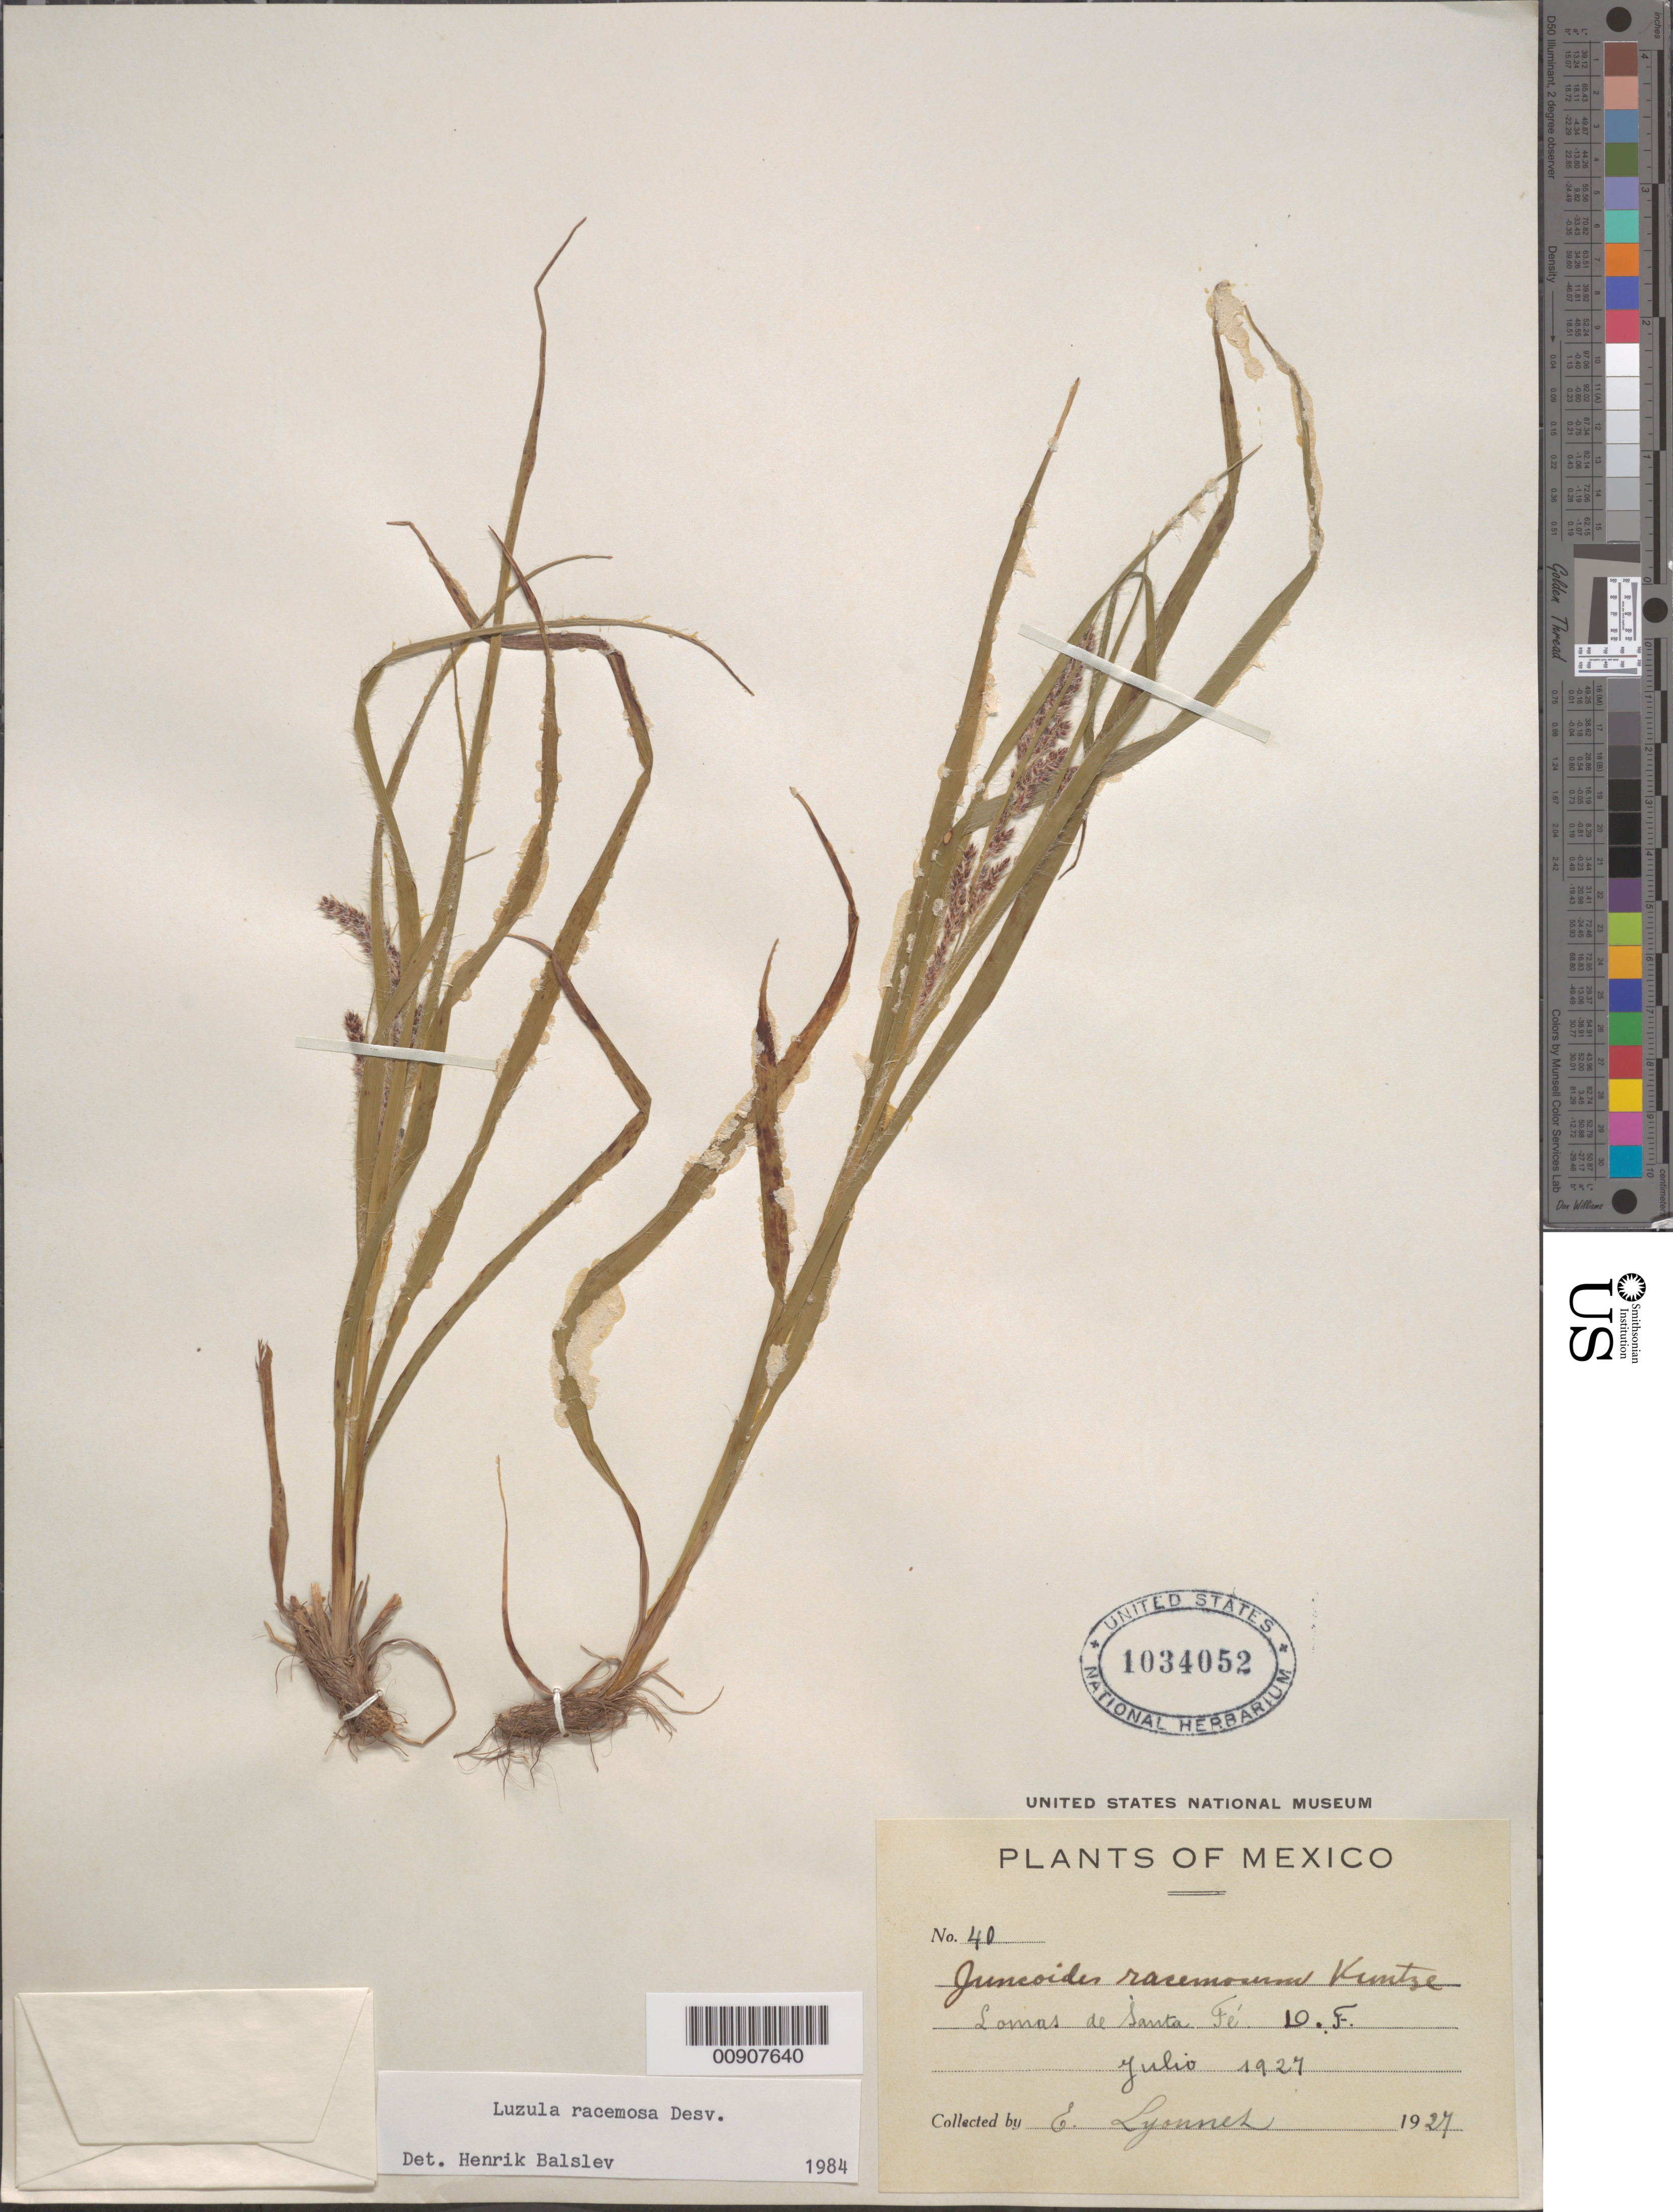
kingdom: Plantae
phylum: Tracheophyta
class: Liliopsida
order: Poales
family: Juncaceae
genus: Luzula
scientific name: Luzula racemosa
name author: Desv.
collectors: Bro. E. Lyonnet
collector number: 40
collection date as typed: Jul 1927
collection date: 1927-07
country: Mexico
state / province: Distrito Federal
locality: Lomas de Santa Fé, D.F.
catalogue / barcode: US 1034052